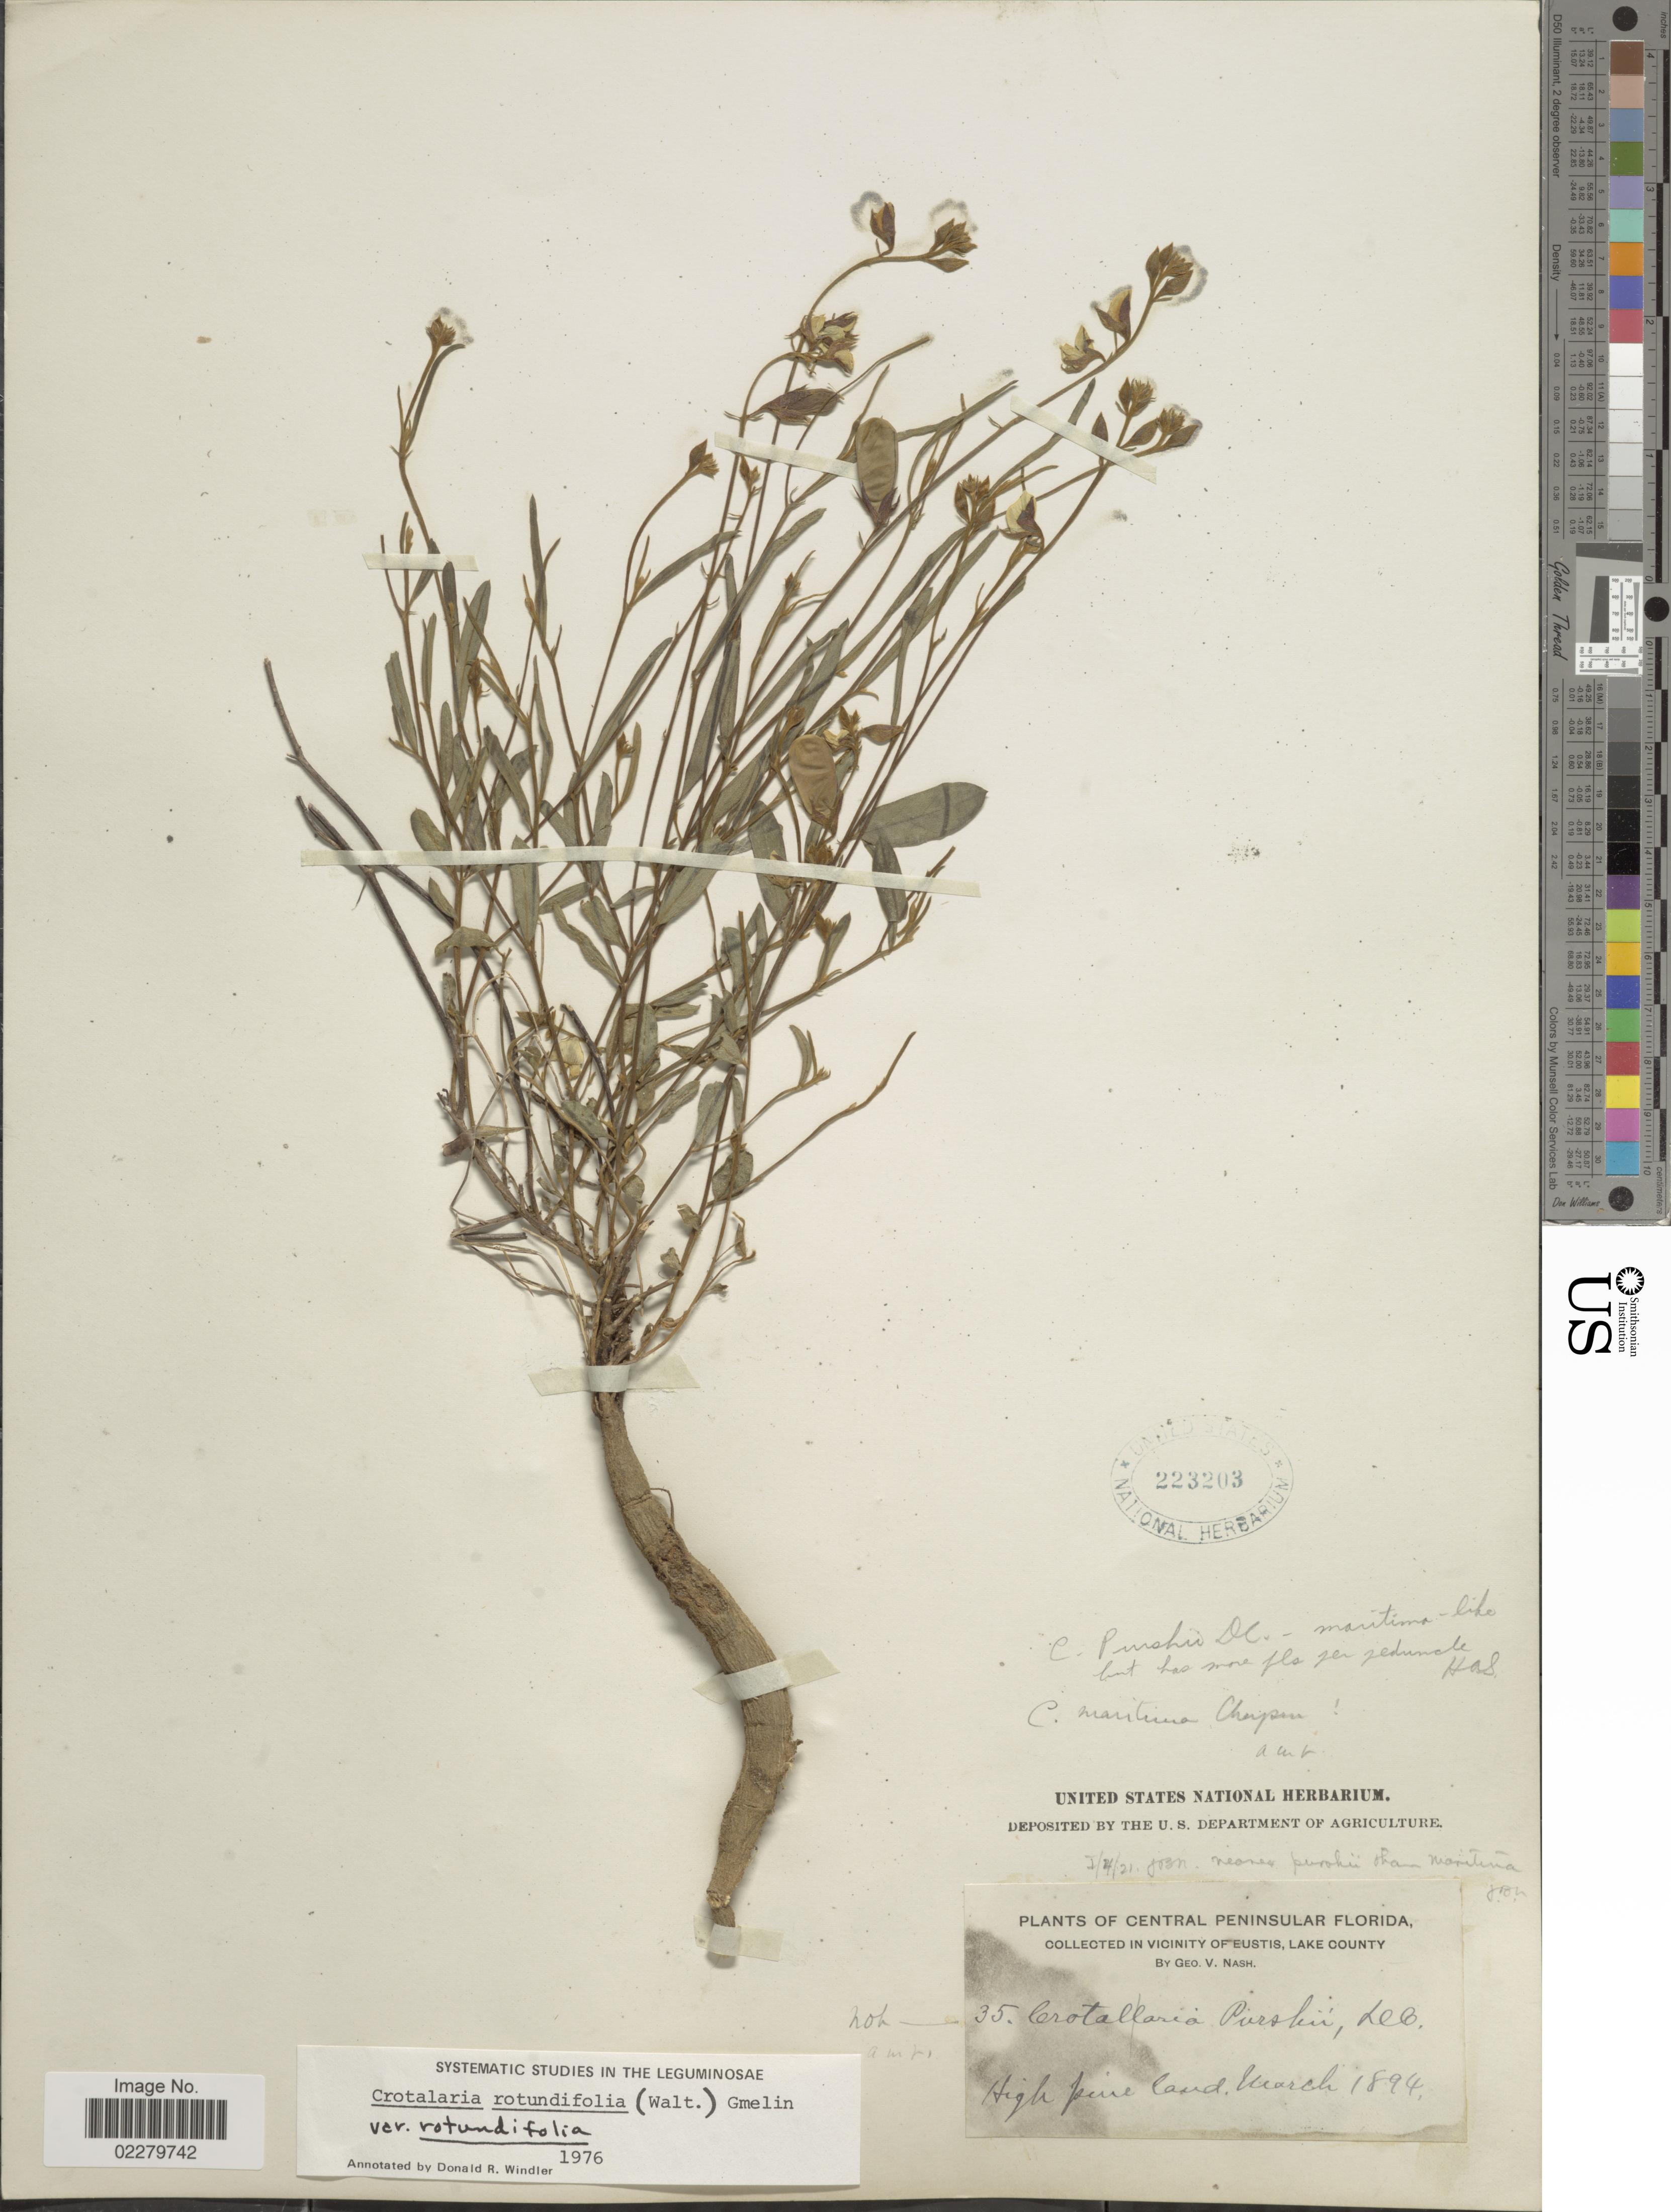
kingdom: Plantae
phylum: Tracheophyta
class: Magnoliopsida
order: Fabales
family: Fabaceae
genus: Crotalaria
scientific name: Crotalaria rotundifolia var. rotundifolia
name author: (Walter) J.F. Gmel.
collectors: G. V. Nash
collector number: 35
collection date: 1894-03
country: United States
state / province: Florida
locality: Central Peninsular Florida. In vicinity of Eustis, Lake County. High pine land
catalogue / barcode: US 223203